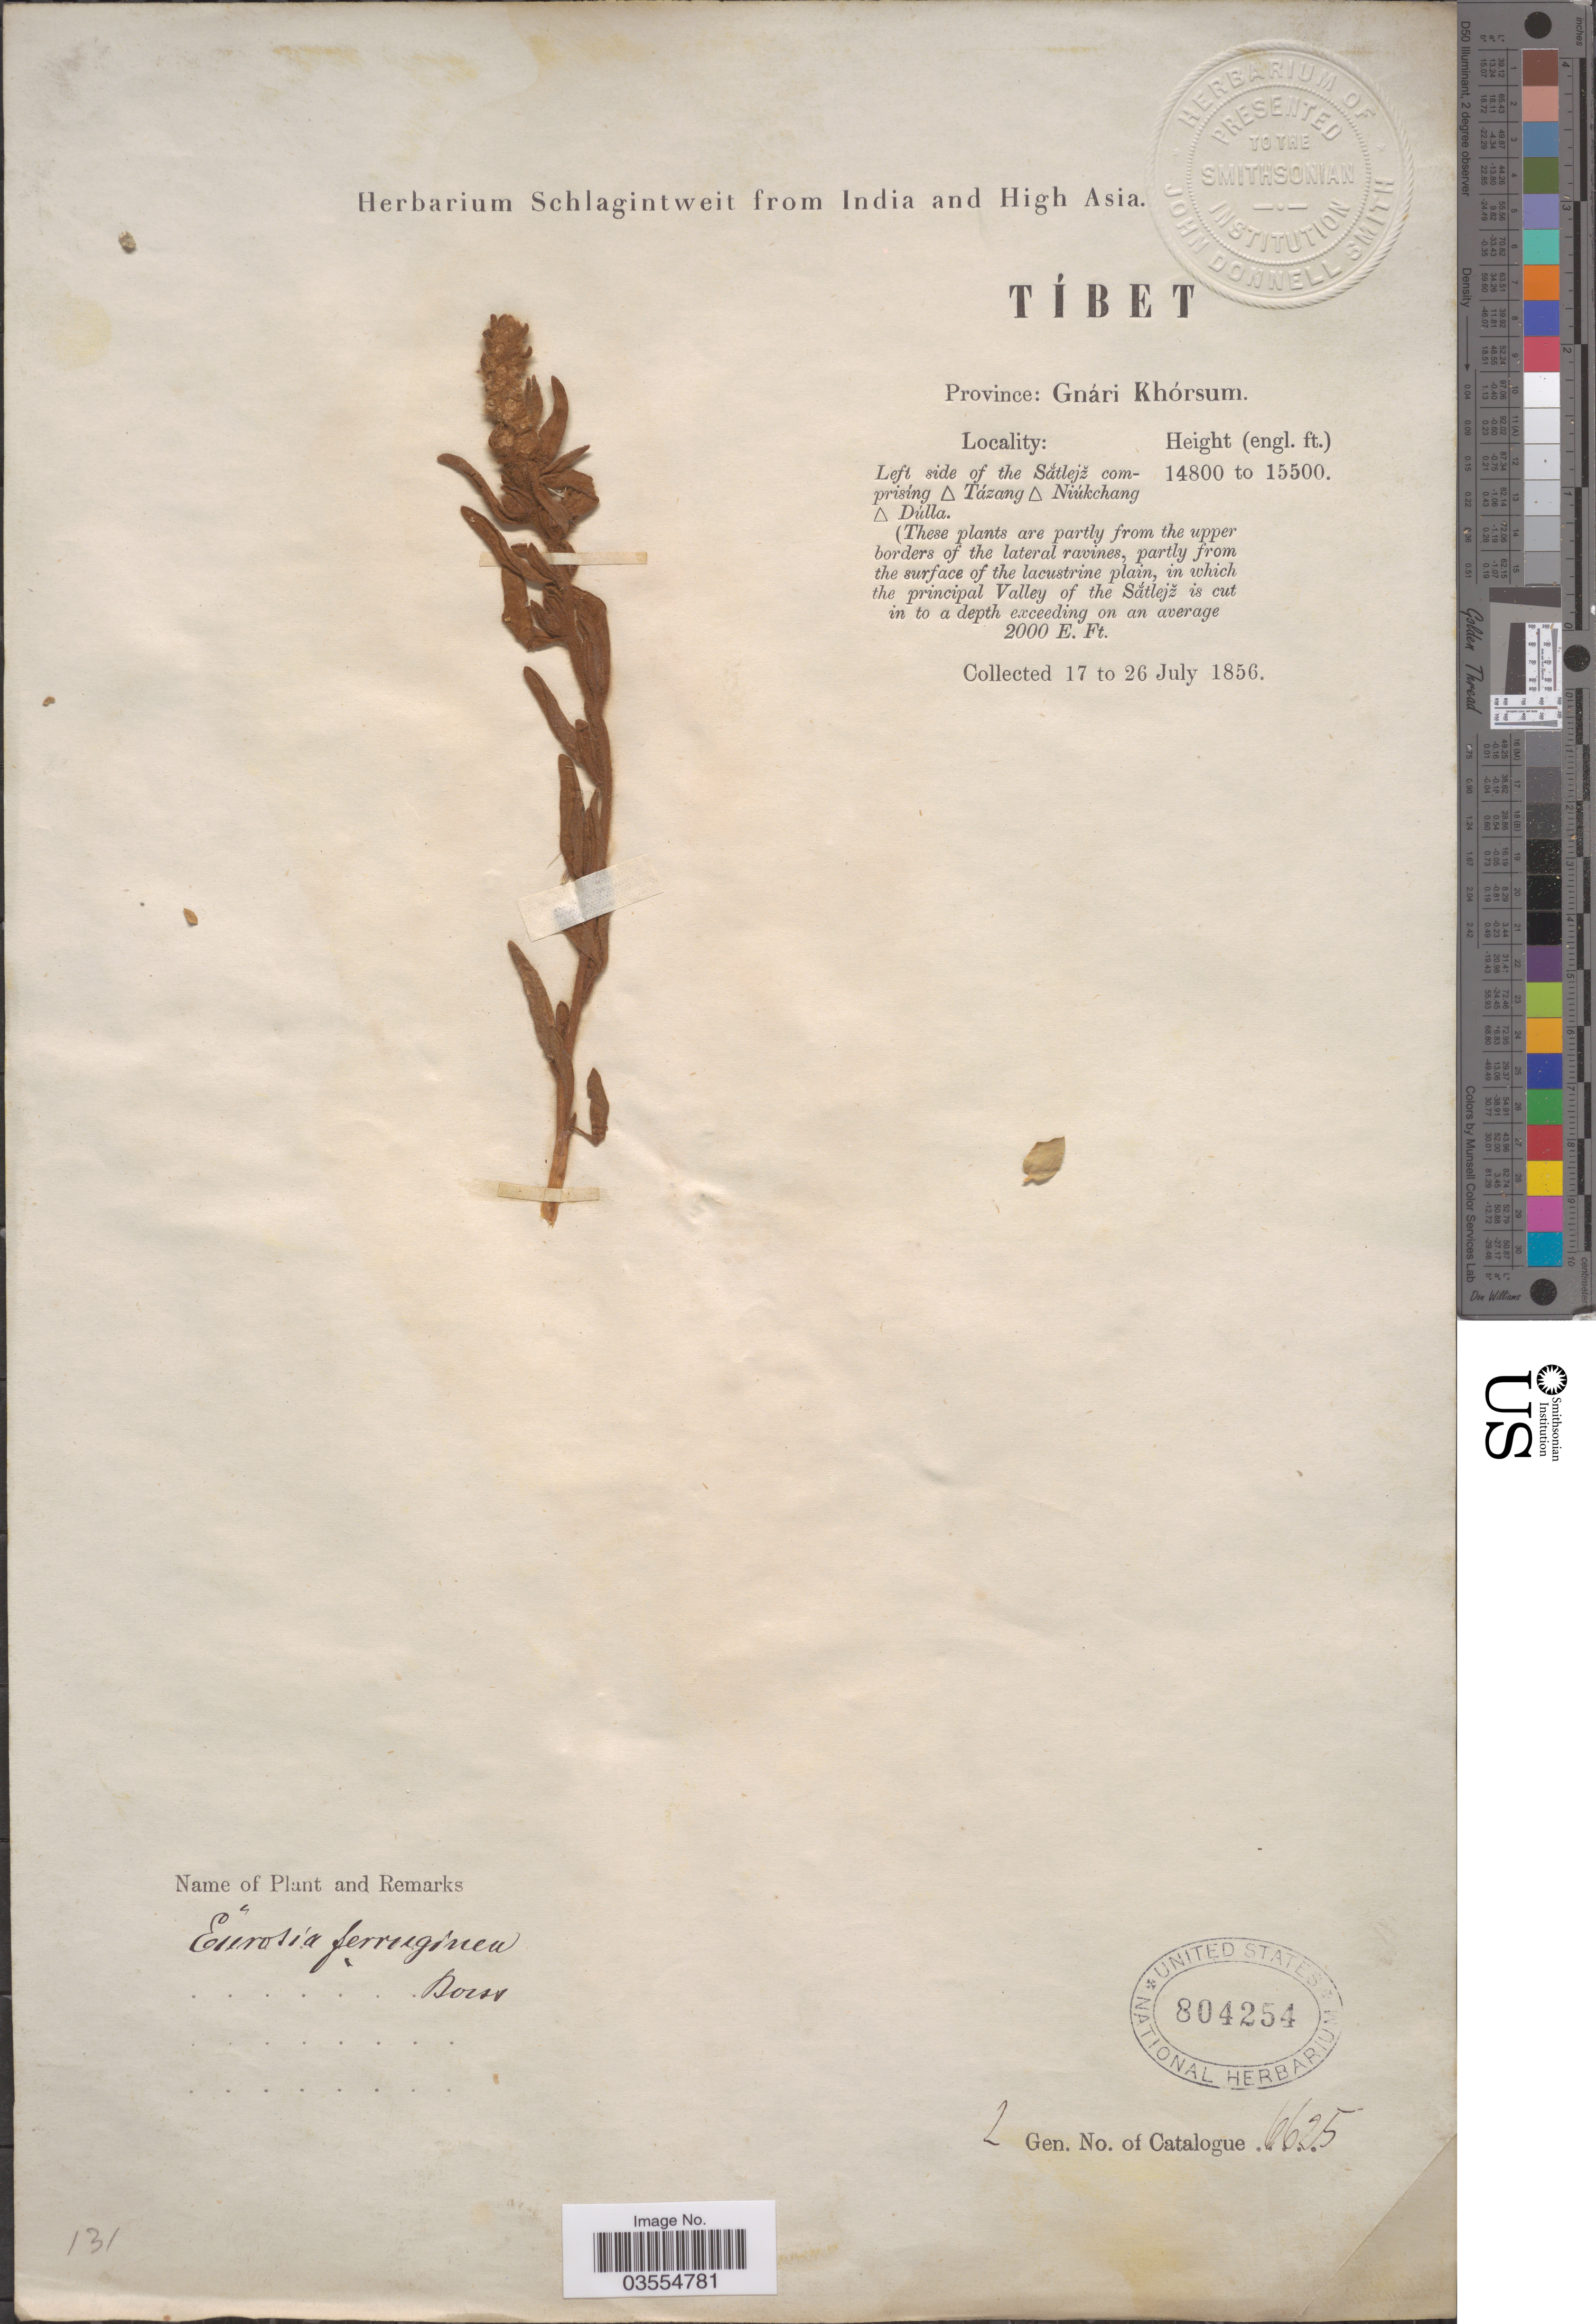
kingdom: Plantae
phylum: Tracheophyta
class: Magnoliopsida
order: Caryophyllales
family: Amaranthaceae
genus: Krascheninnikovia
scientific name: Krascheninnikovia ceratoides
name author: (L.) Gueldenst.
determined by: U.S. National Herbarium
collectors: ex herb. Schlagintweit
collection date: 1856-07-17/1856-07-26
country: China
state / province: Xizang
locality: Gnári Khórsum. Left side of the Sătlejž comprisíng Tázang Niúkchang Dúlla.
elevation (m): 4511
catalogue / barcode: US 804254